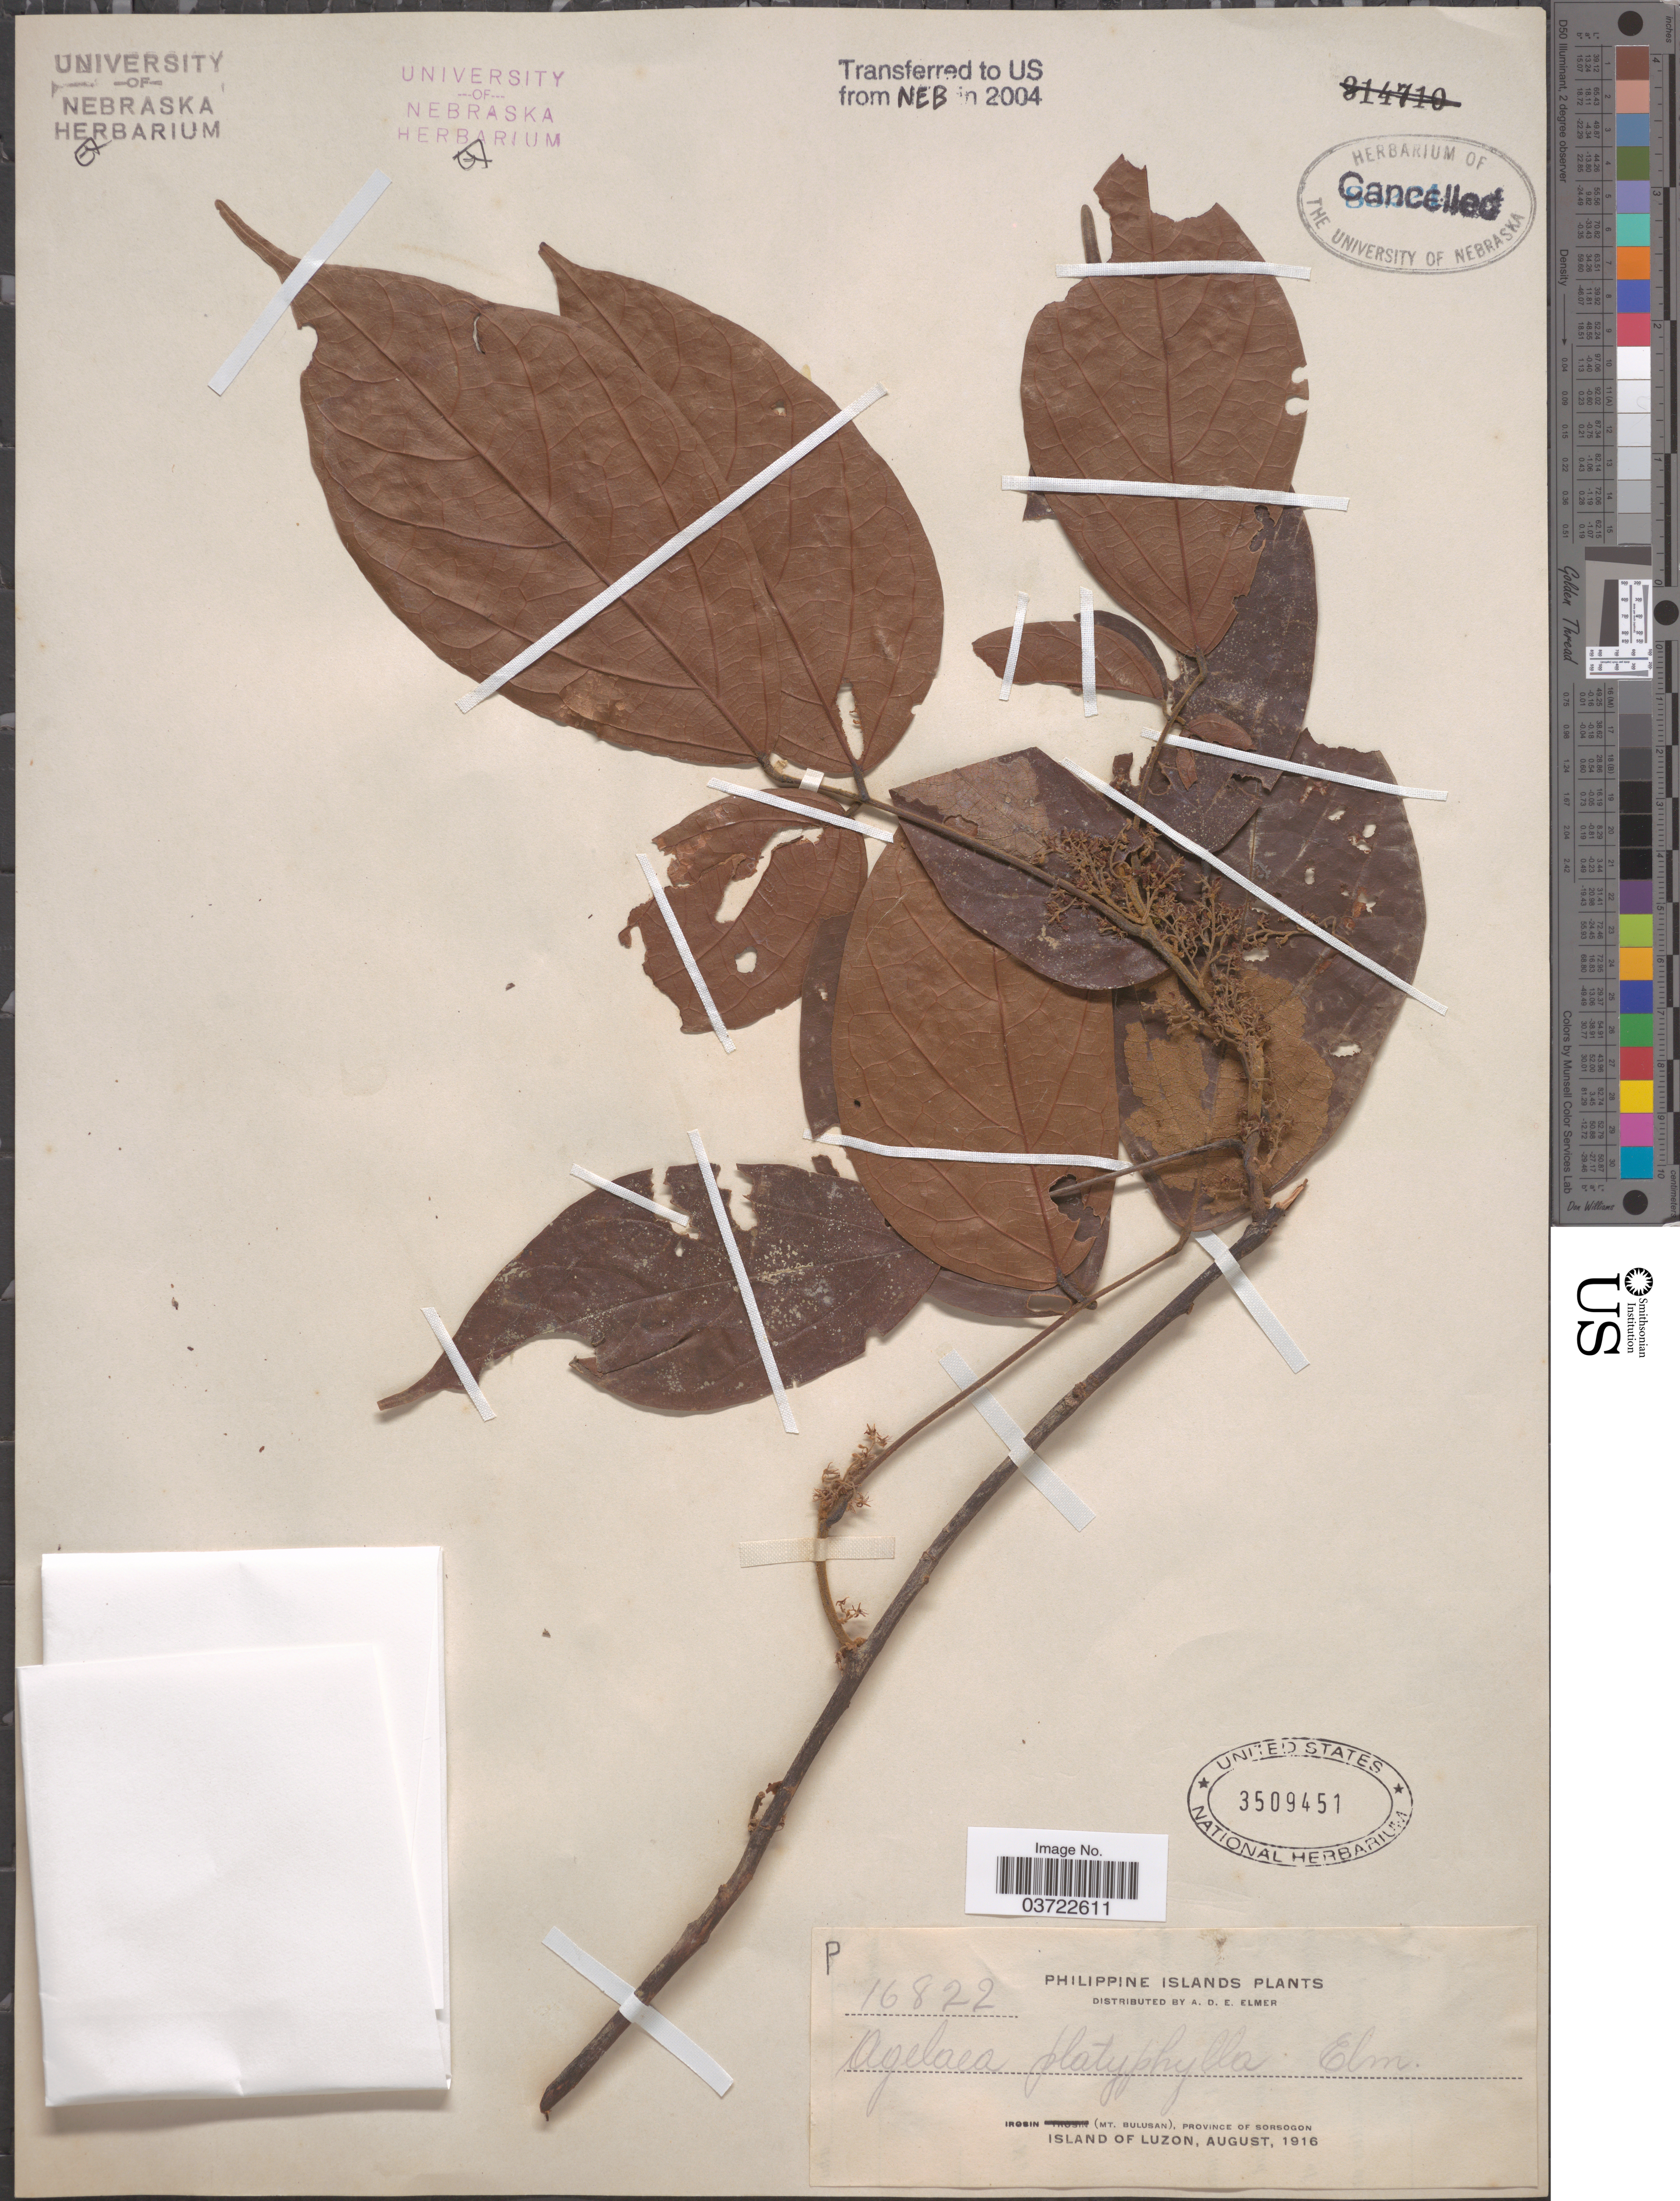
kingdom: Plantae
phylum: Tracheophyta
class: Magnoliopsida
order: Oxalidales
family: Connaraceae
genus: Agelaea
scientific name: Agelaea borneensis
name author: (Hook. f.) Merr.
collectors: A. D. E. Elmer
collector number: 16822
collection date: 1916-08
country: Philippines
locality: Philippine Islands. Irosin (Mt. Bulusan), Province of Sorsogan. Island of Luzon.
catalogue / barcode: US 3509451